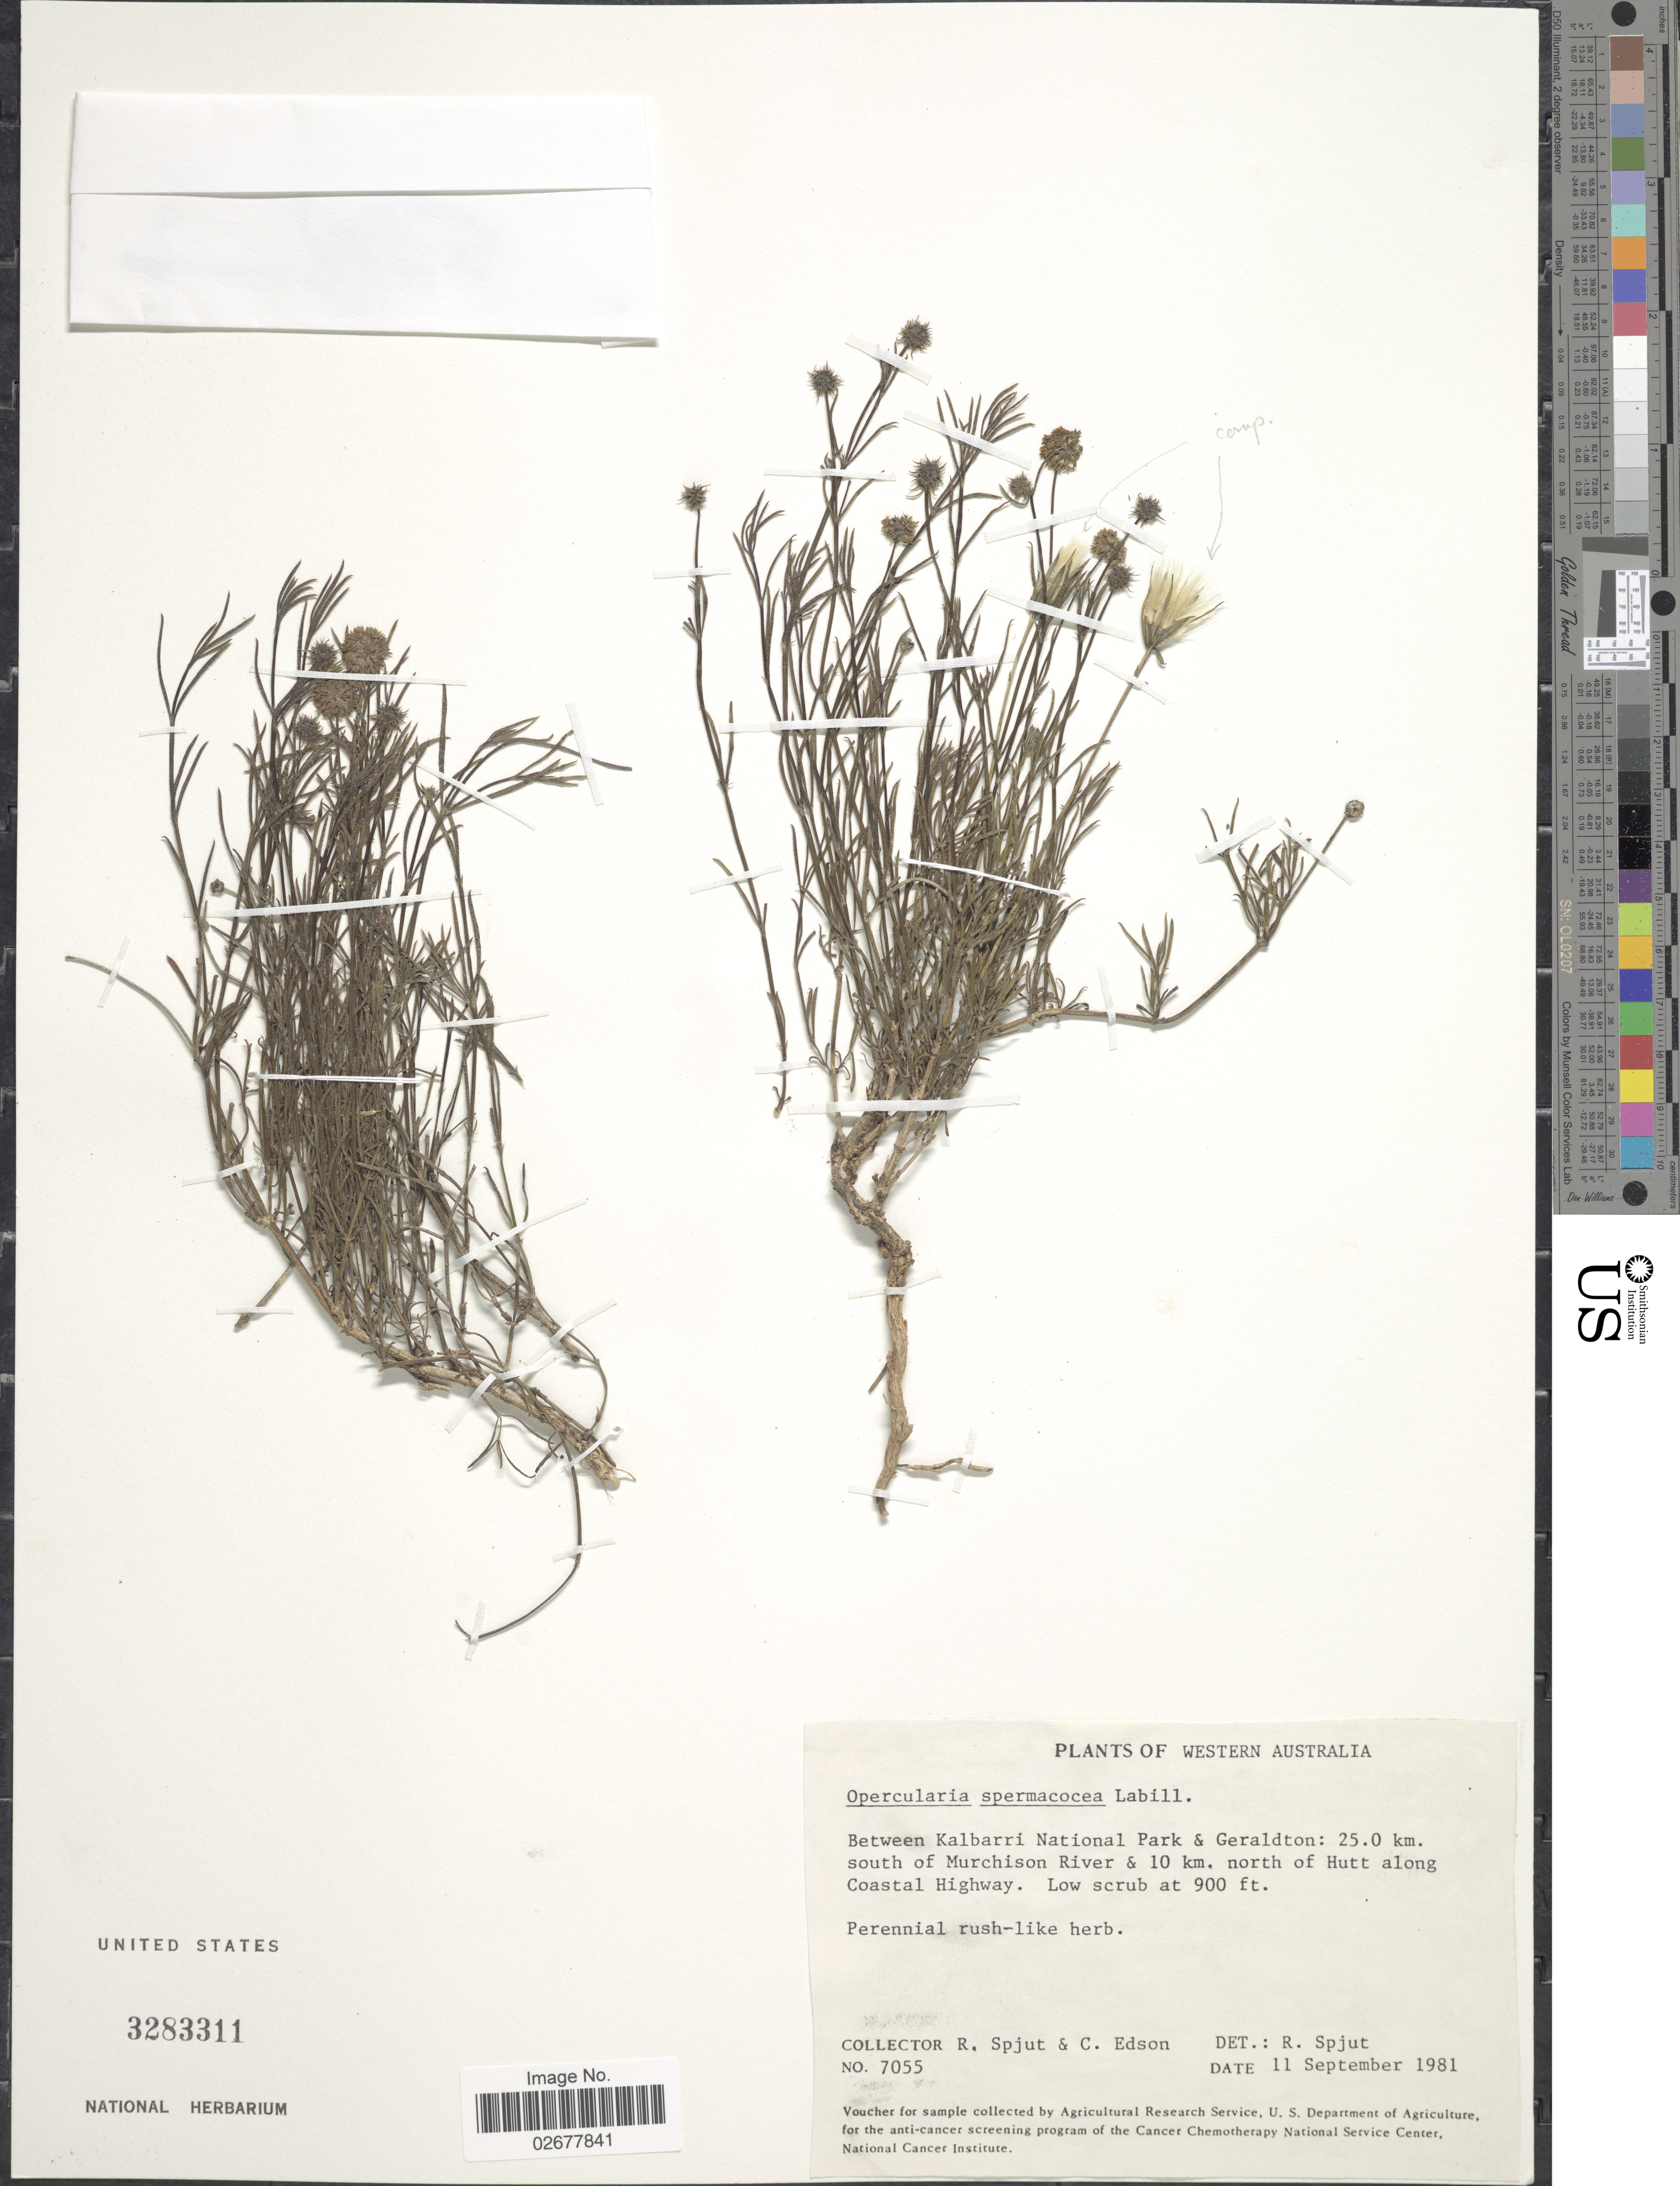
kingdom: Plantae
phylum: Tracheophyta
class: Magnoliopsida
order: Gentianales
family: Rubiaceae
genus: Opercularia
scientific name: Opercularia spermacocea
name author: Juss.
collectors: R. Spjut & C. Edson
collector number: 7055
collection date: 1981-09-11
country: Australia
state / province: Western Australia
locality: Between Kalbarri National Park & Geraldton: 25.0 km south of Murchison River & 10 km north of Hutt along Coastal Highway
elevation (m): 274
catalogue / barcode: US 3283311